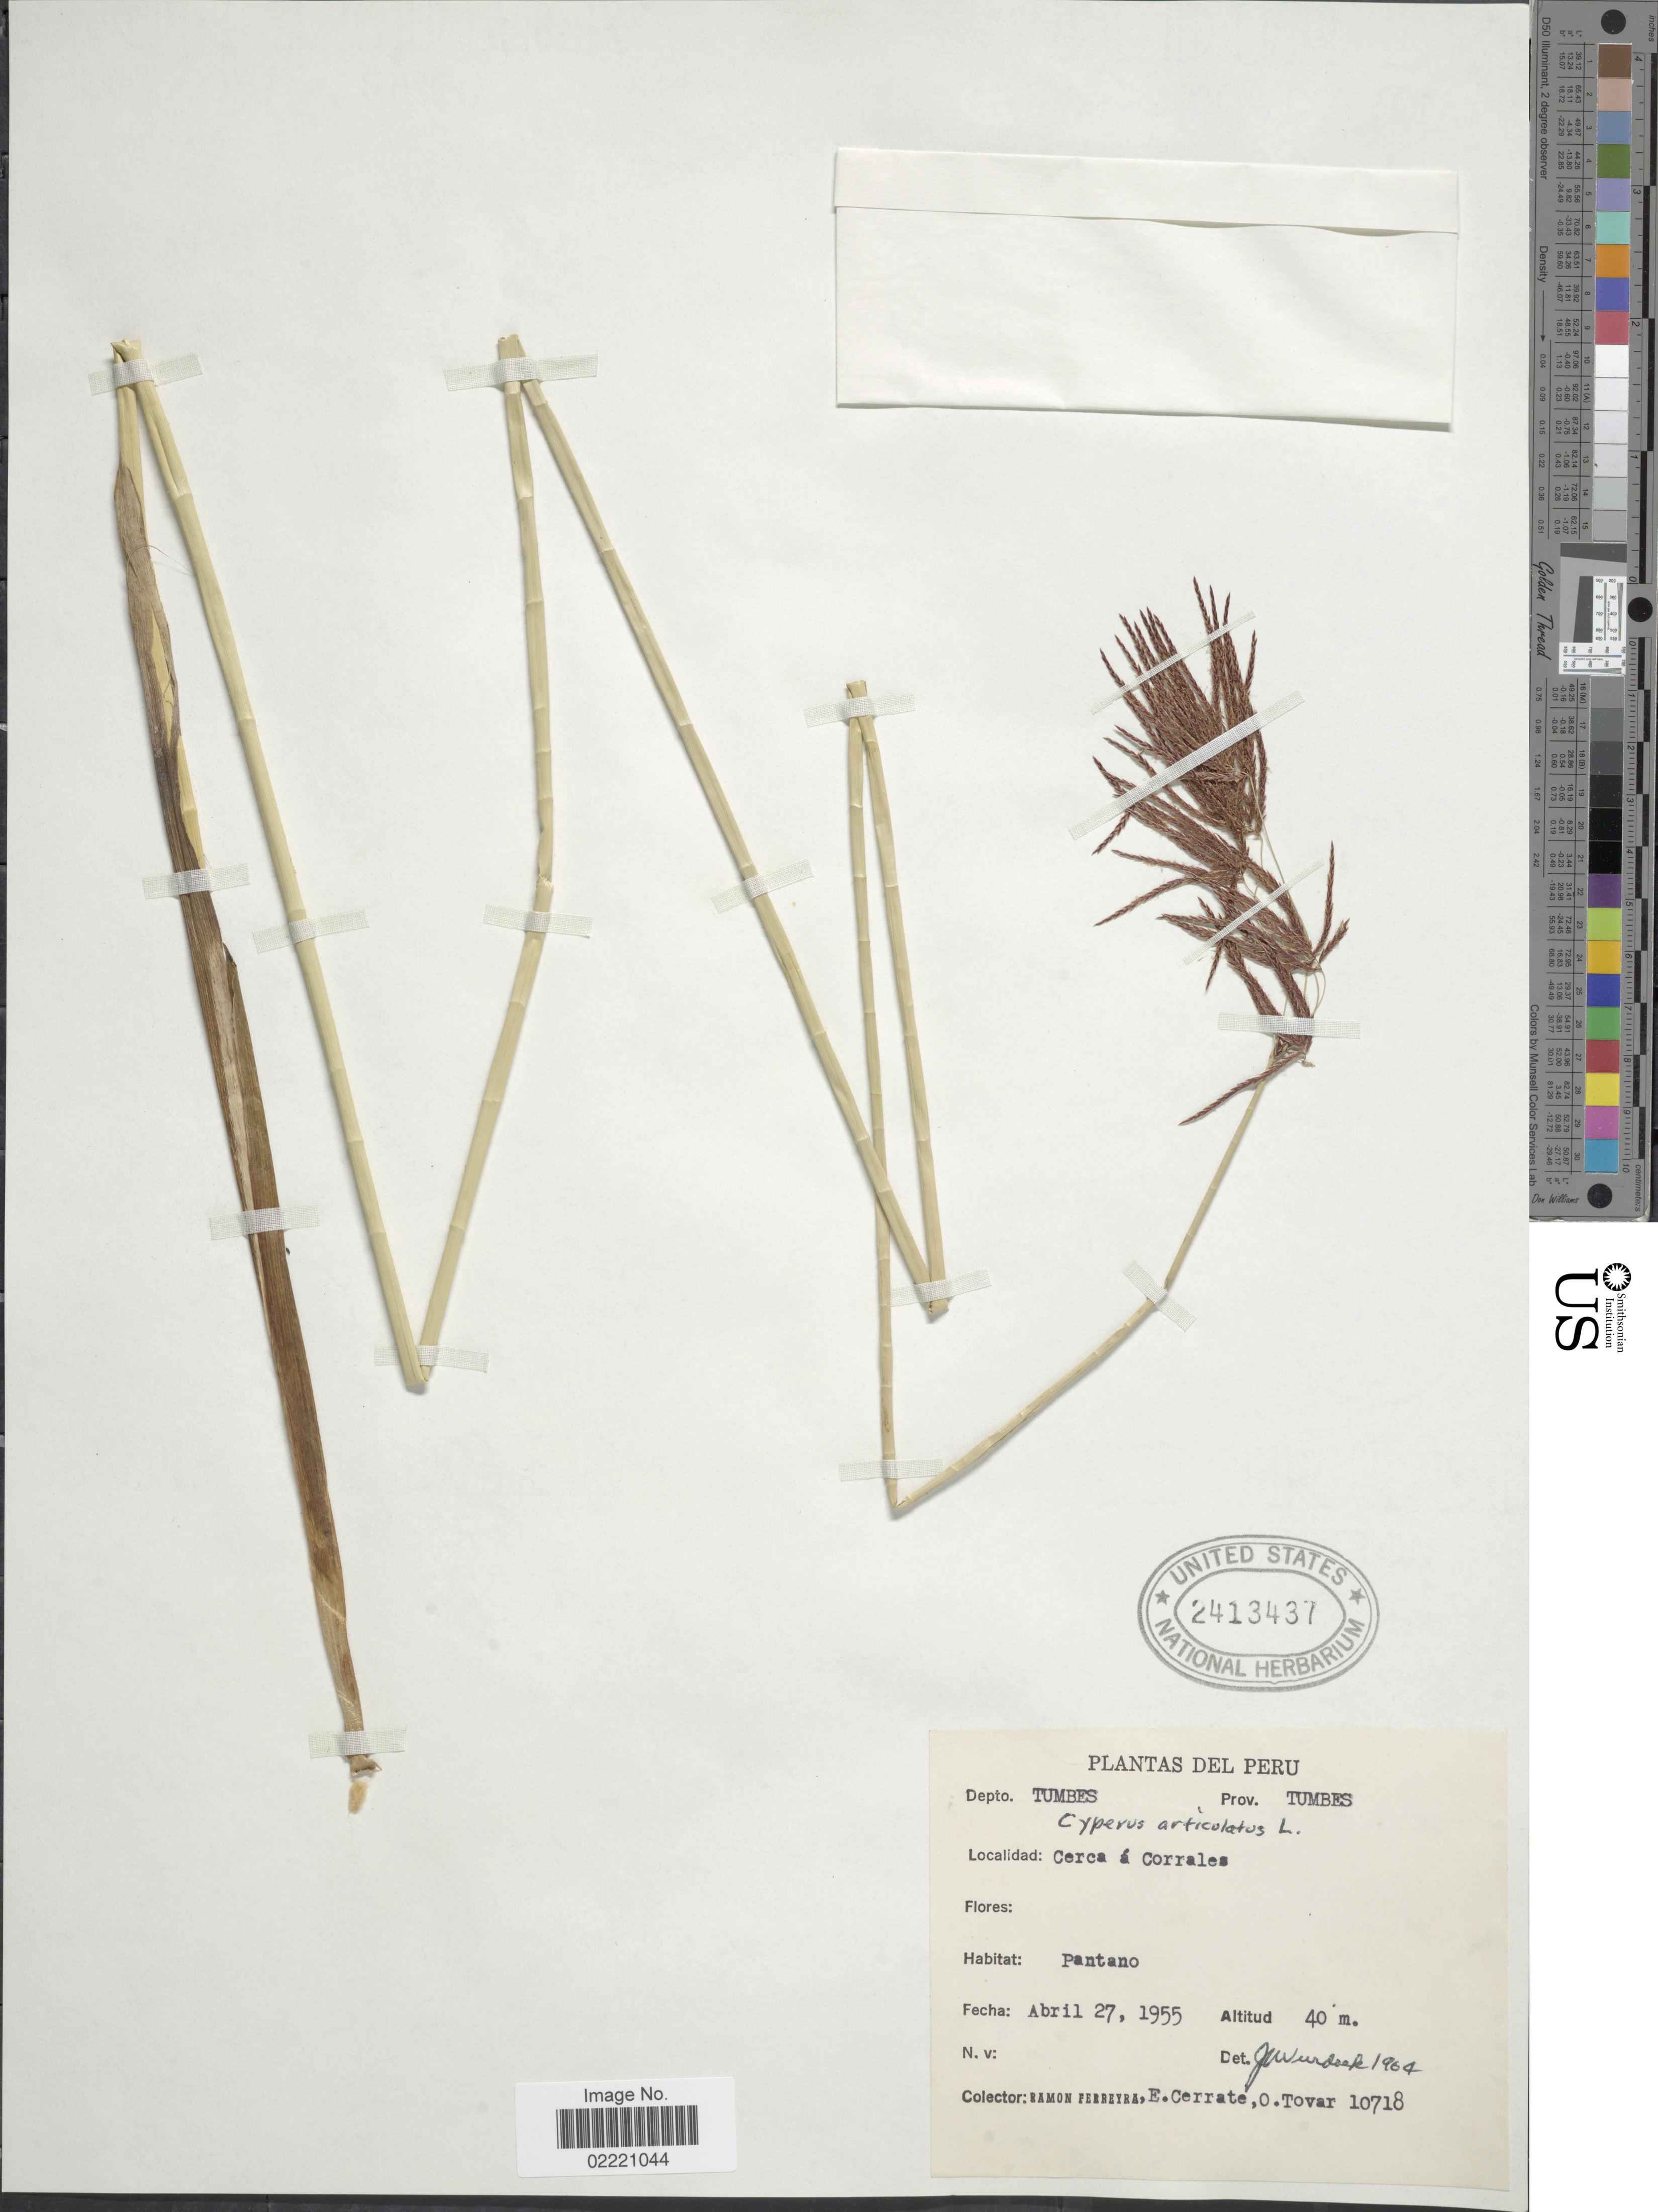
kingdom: Plantae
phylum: Tracheophyta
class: Liliopsida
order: Poales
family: Cyperaceae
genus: Cyperus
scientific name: Cyperus articulatus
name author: L.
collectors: R. A. Ferreyra, E. Cerrate & Ó. Tovar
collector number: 10718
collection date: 1955-04-27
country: Peru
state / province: Tumbes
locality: Depto. Tumbes, Cerca a Corrales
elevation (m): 40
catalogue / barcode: US 2413437